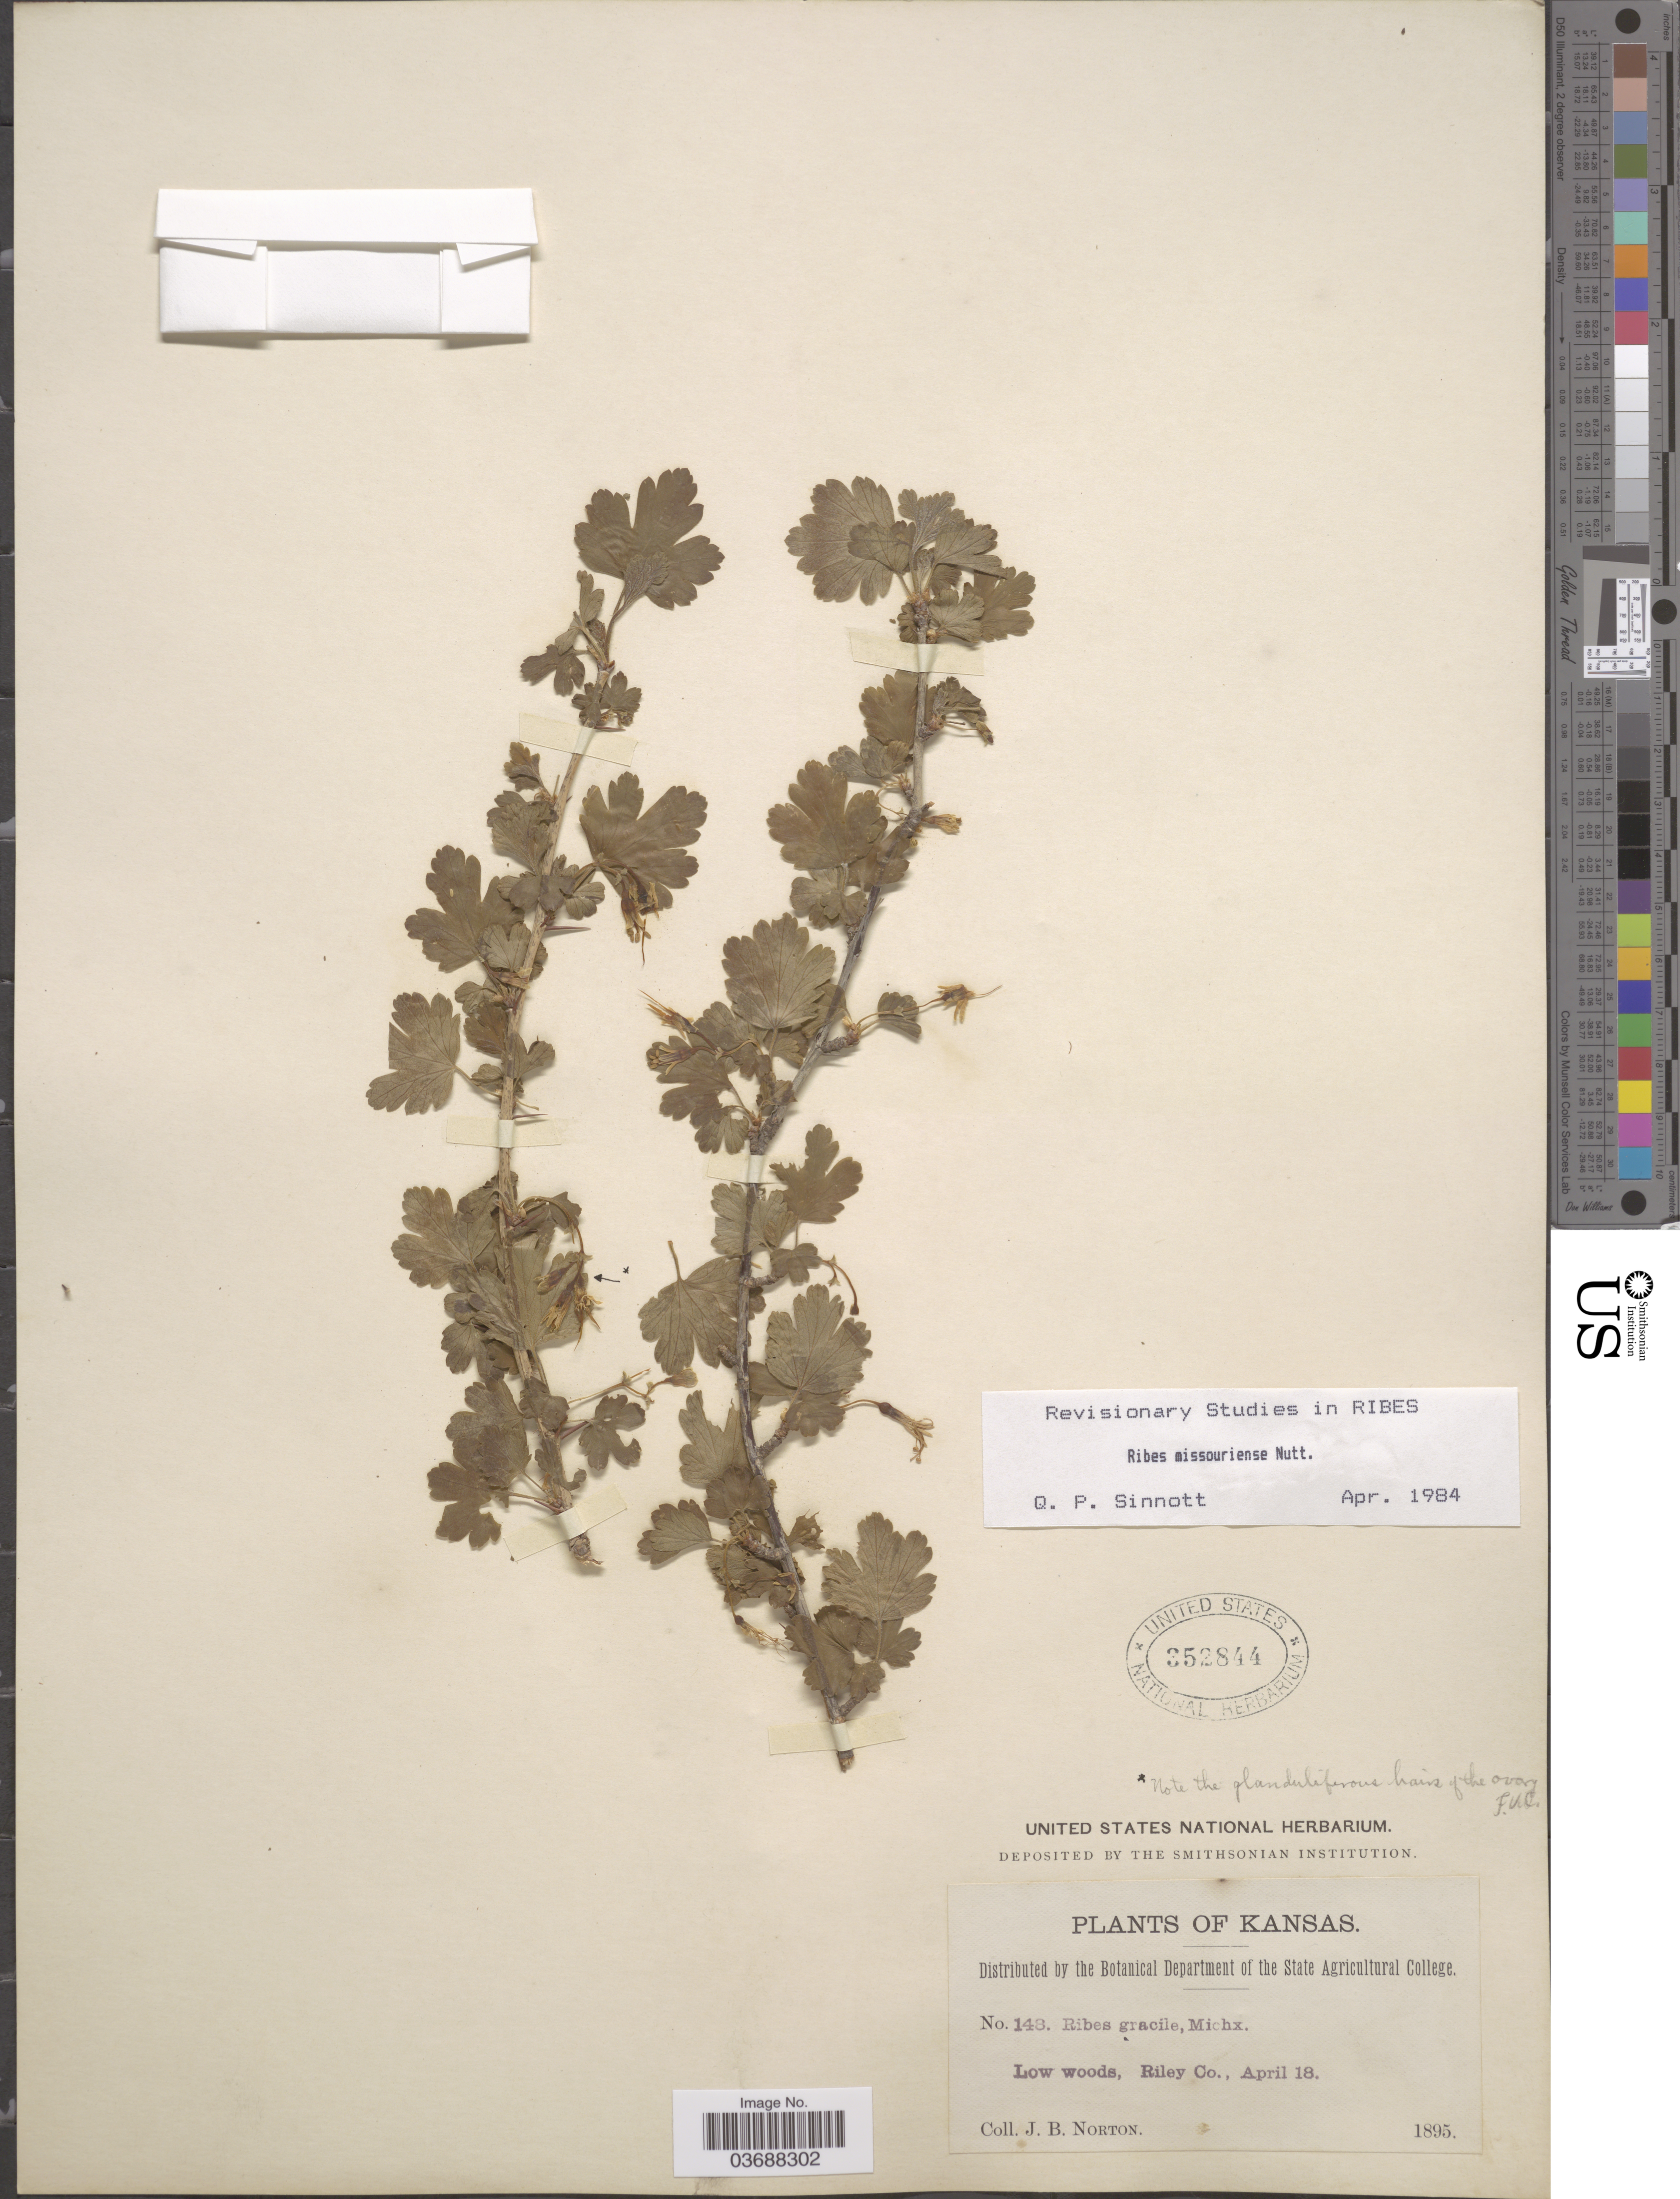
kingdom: Plantae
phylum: Tracheophyta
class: Magnoliopsida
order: Saxifragales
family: Grossulariaceae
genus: Ribes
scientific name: Ribes missouriense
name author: Nutt.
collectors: J. B. Norton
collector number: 148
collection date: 1895-04-18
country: United States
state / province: Kansas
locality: Riley Co.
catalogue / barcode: US 352844